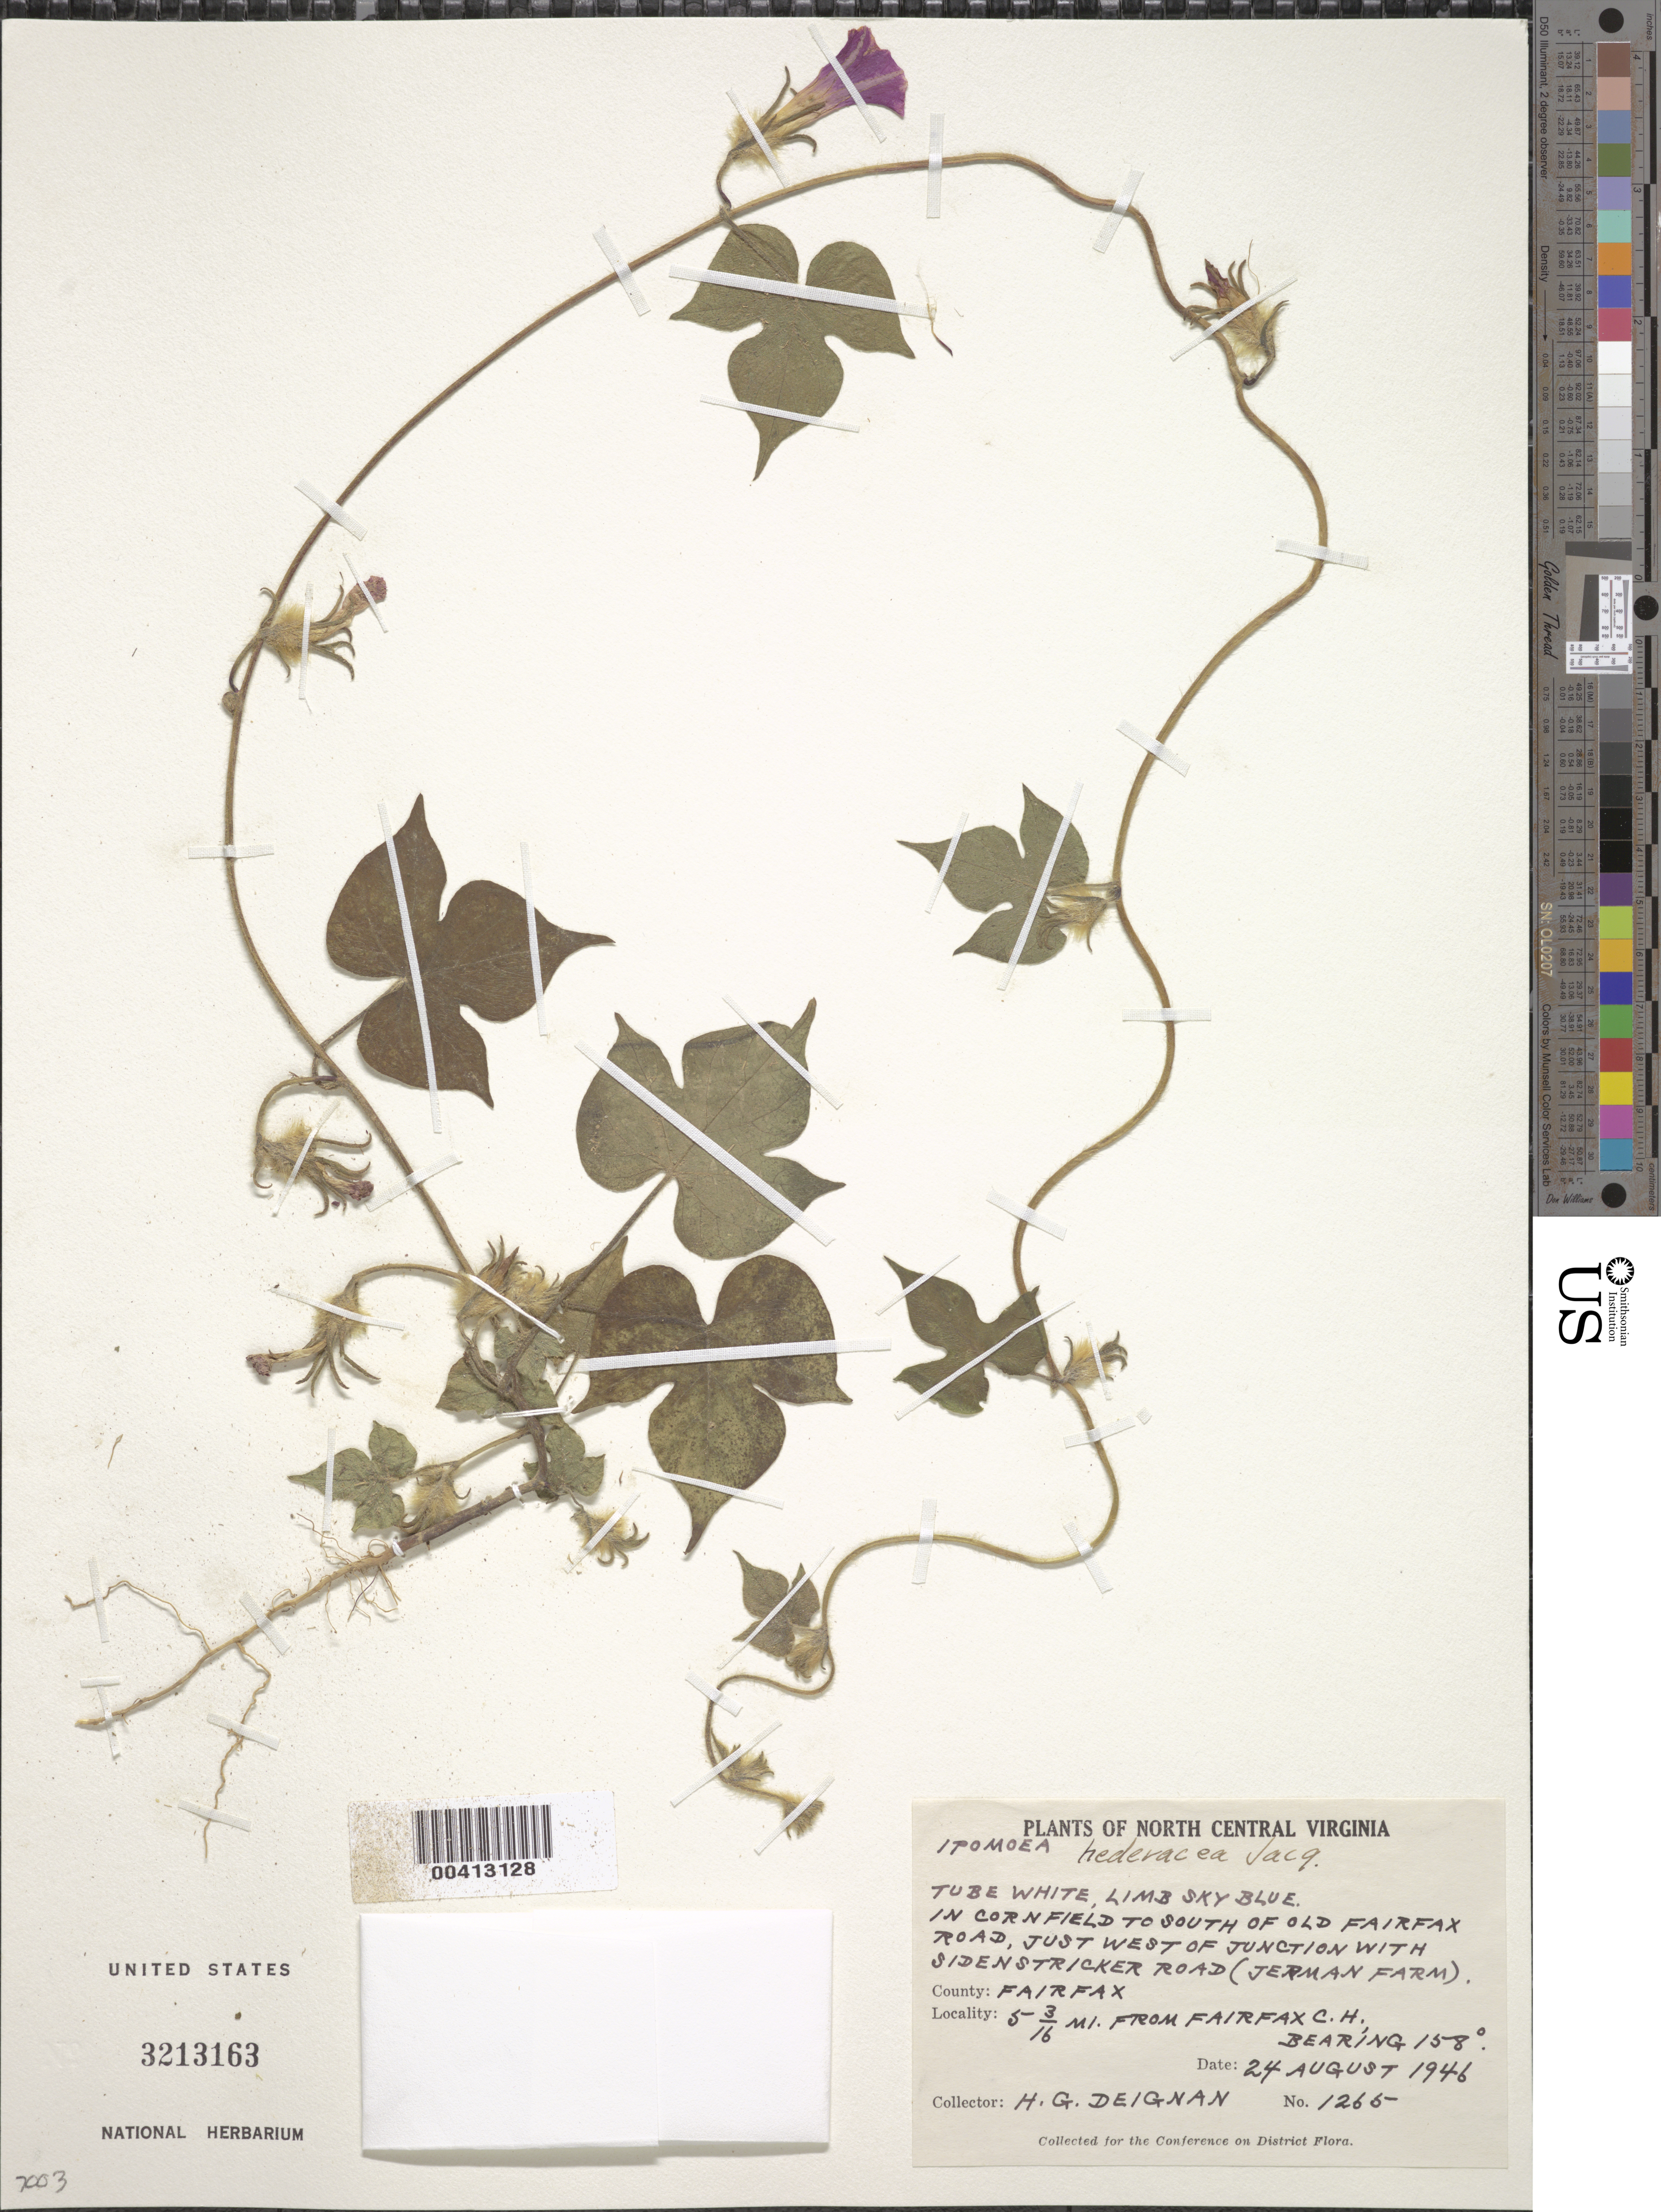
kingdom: Plantae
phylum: Tracheophyta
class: Magnoliopsida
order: Solanales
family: Convolvulaceae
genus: Ipomoea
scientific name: Ipomoea hederacea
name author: Jacq.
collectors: H. Deignan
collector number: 1265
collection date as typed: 24 Aug 1946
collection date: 1946-08-24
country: United States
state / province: Virginia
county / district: Fairfax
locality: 5 3/16 mi. from Fairfax County Courthouse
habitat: In cornfield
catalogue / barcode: US 3213163